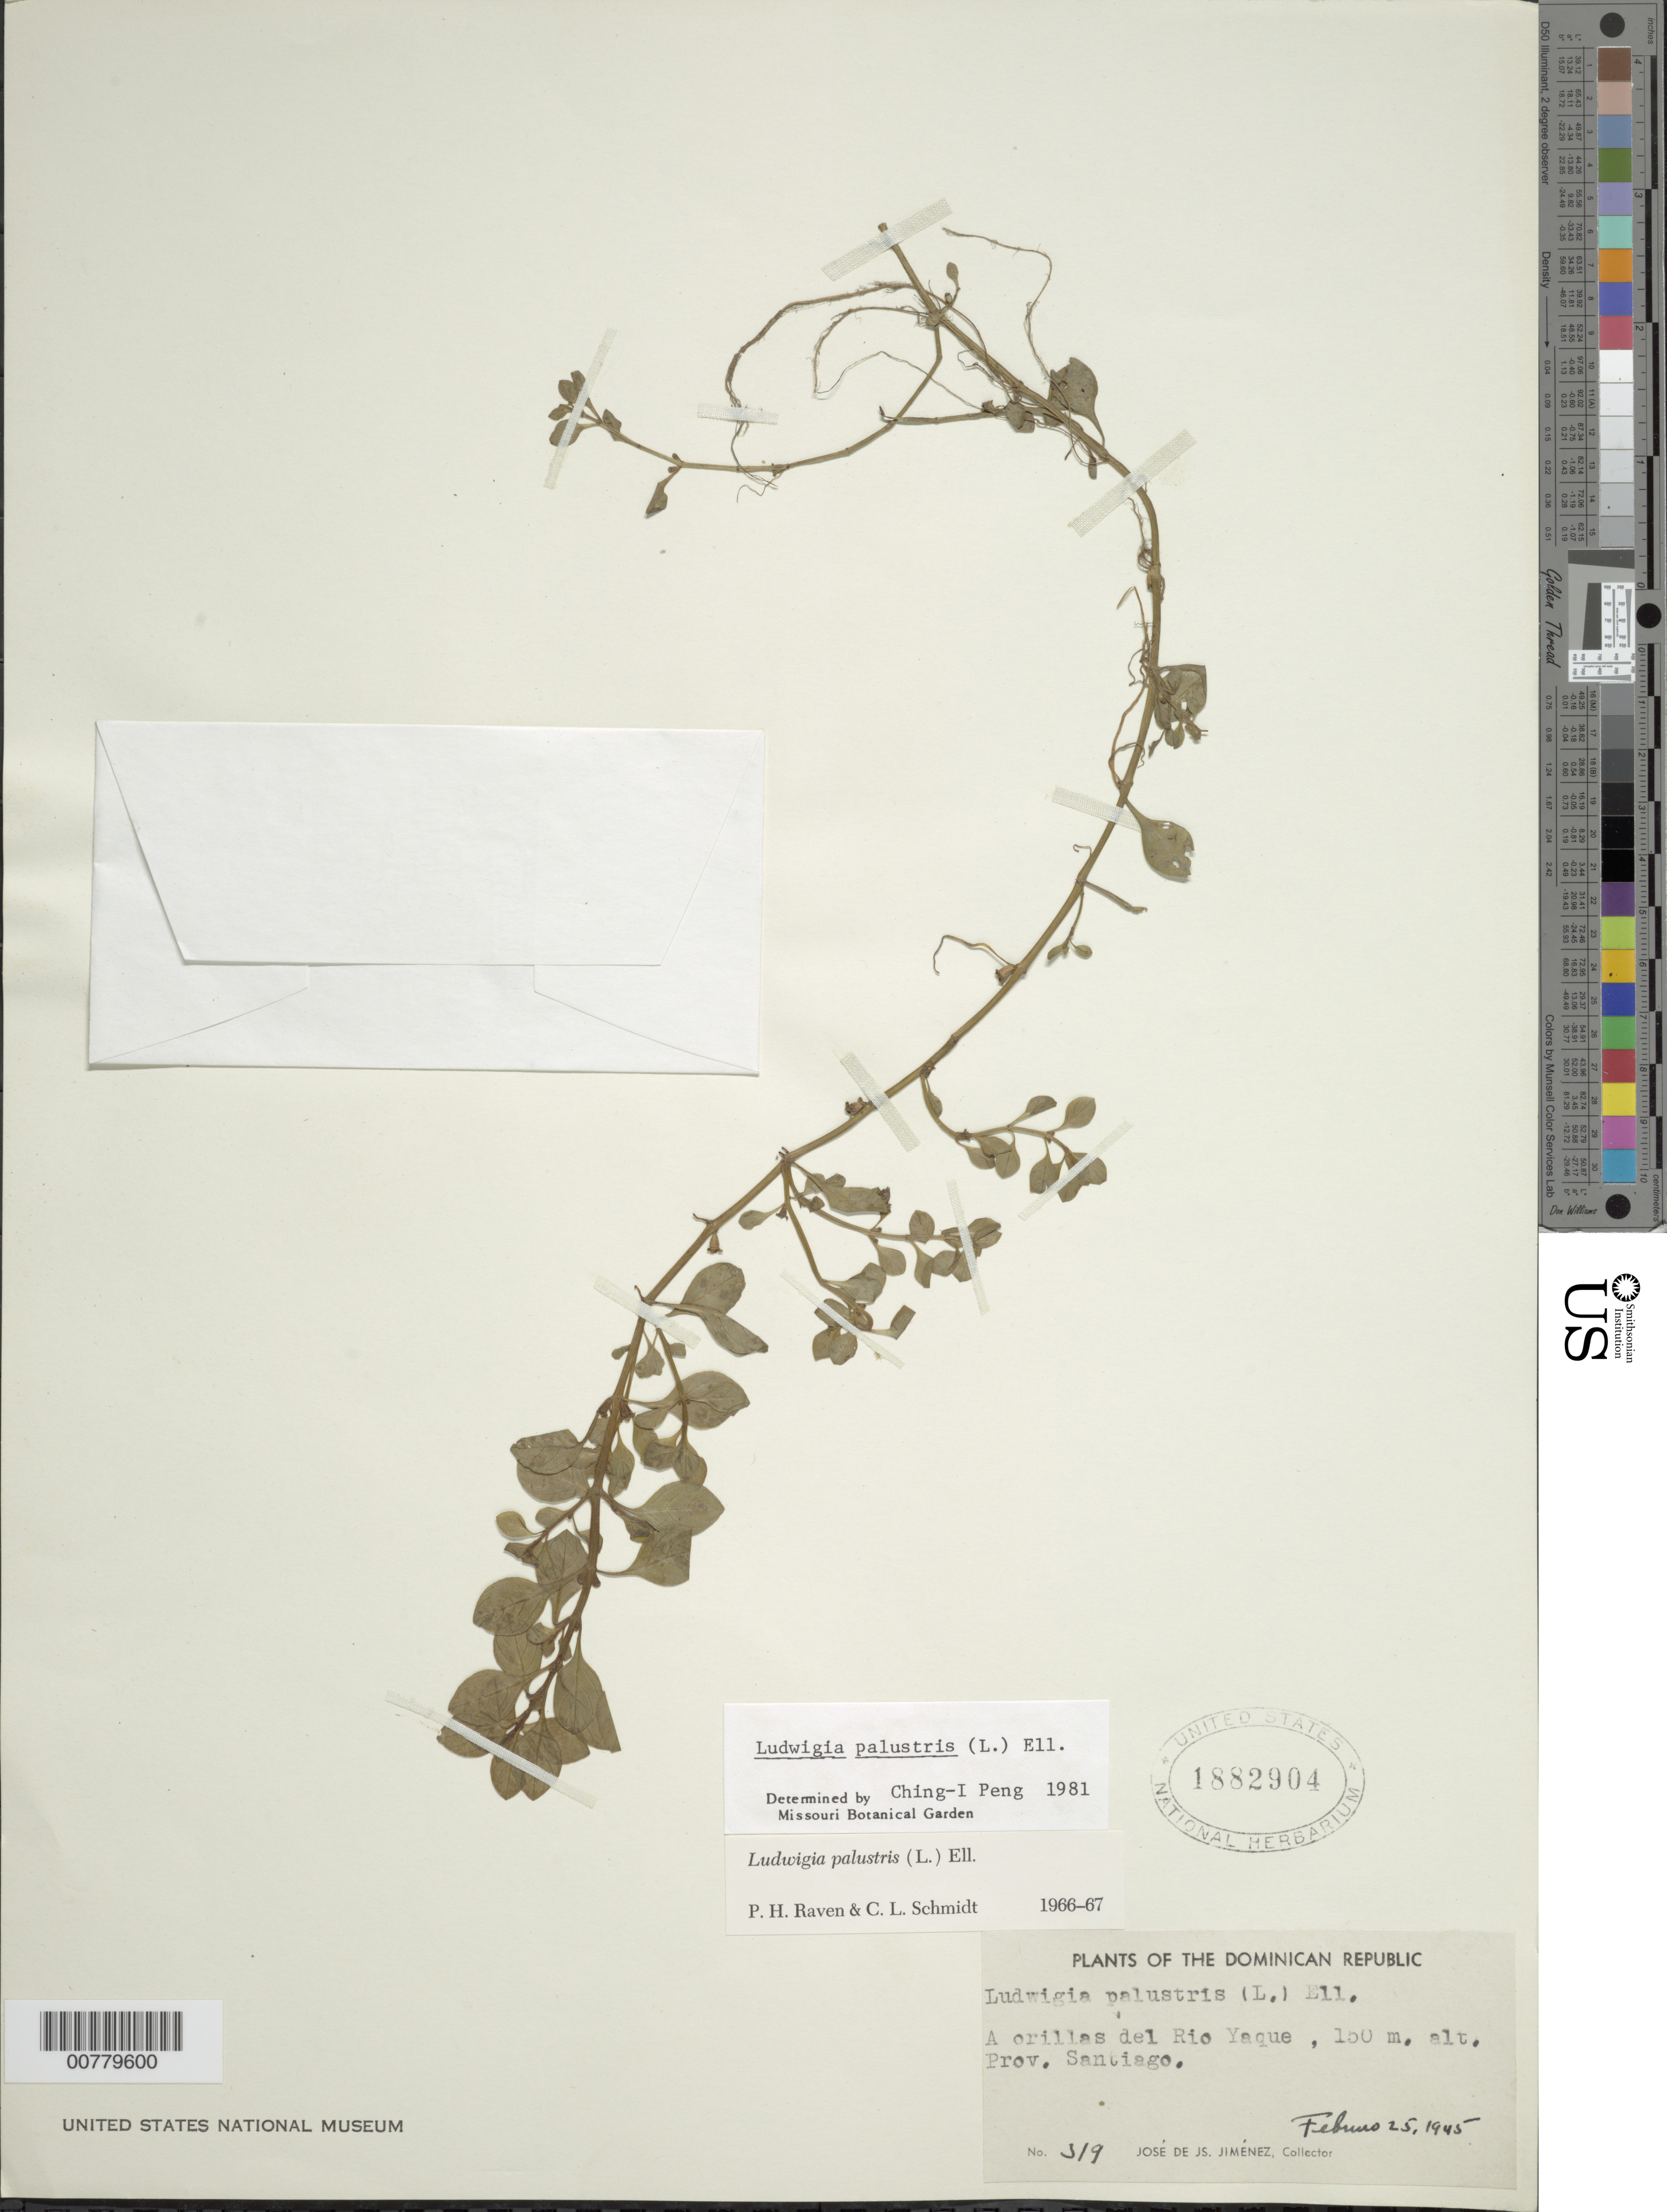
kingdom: Plantae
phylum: Tracheophyta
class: Magnoliopsida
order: Myrtales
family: Onagraceae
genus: Ludwigia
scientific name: Ludwigia palustris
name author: (L.) Elliott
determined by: Peng, Ching-I, (HAST), Academia Sinica (TAIWAN)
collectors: J. J. Jiménez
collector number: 319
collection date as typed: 25 Feb 1945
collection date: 1945-02-25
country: Dominican Republic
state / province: Santiago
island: Hispaniola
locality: Shores of Yaque River.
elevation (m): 150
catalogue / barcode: US 1882904